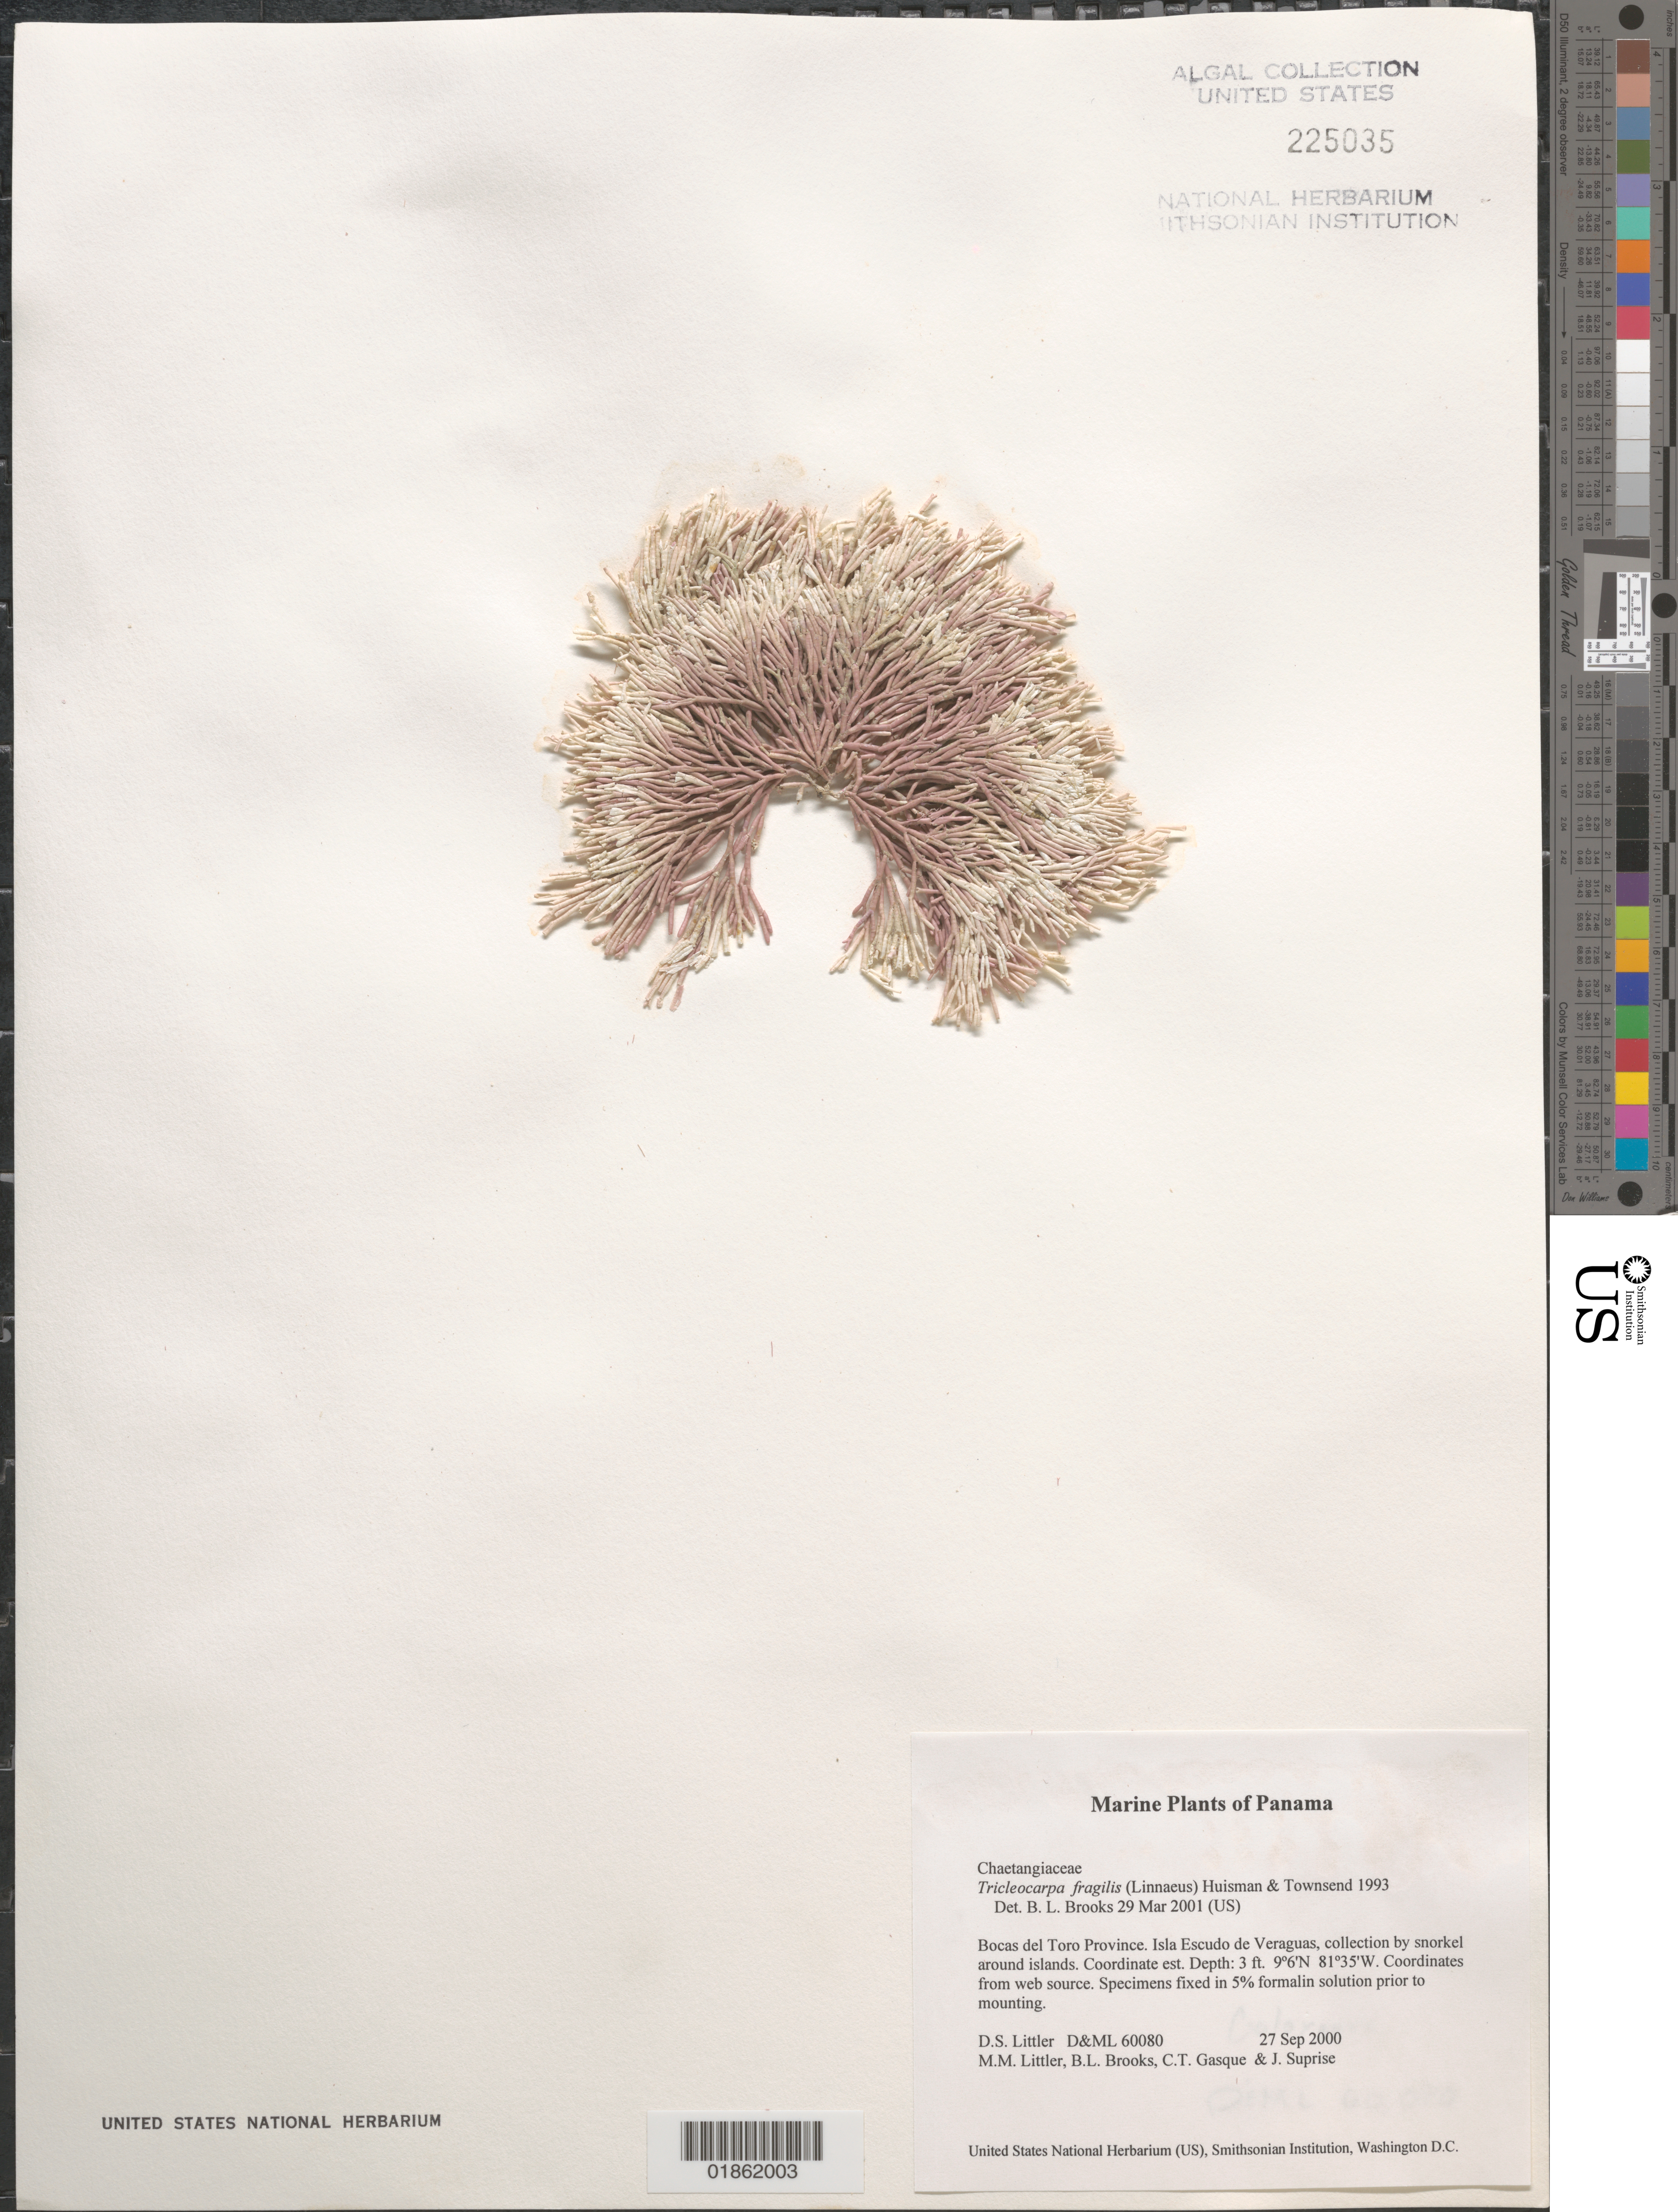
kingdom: Plantae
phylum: Rhodophyta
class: Florideophyceae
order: Nemaliales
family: Galaxauraceae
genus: Galaxaura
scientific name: Galaxaura sp.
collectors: D. S. Littler, M. M. Littler & C. Gasque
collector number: D&ML 60080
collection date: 2000-09-27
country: Panama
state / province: Ngöbe-Buglé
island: Escudo de Veraguas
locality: Isla Escudo de Veraguas. E side.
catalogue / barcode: US 225035